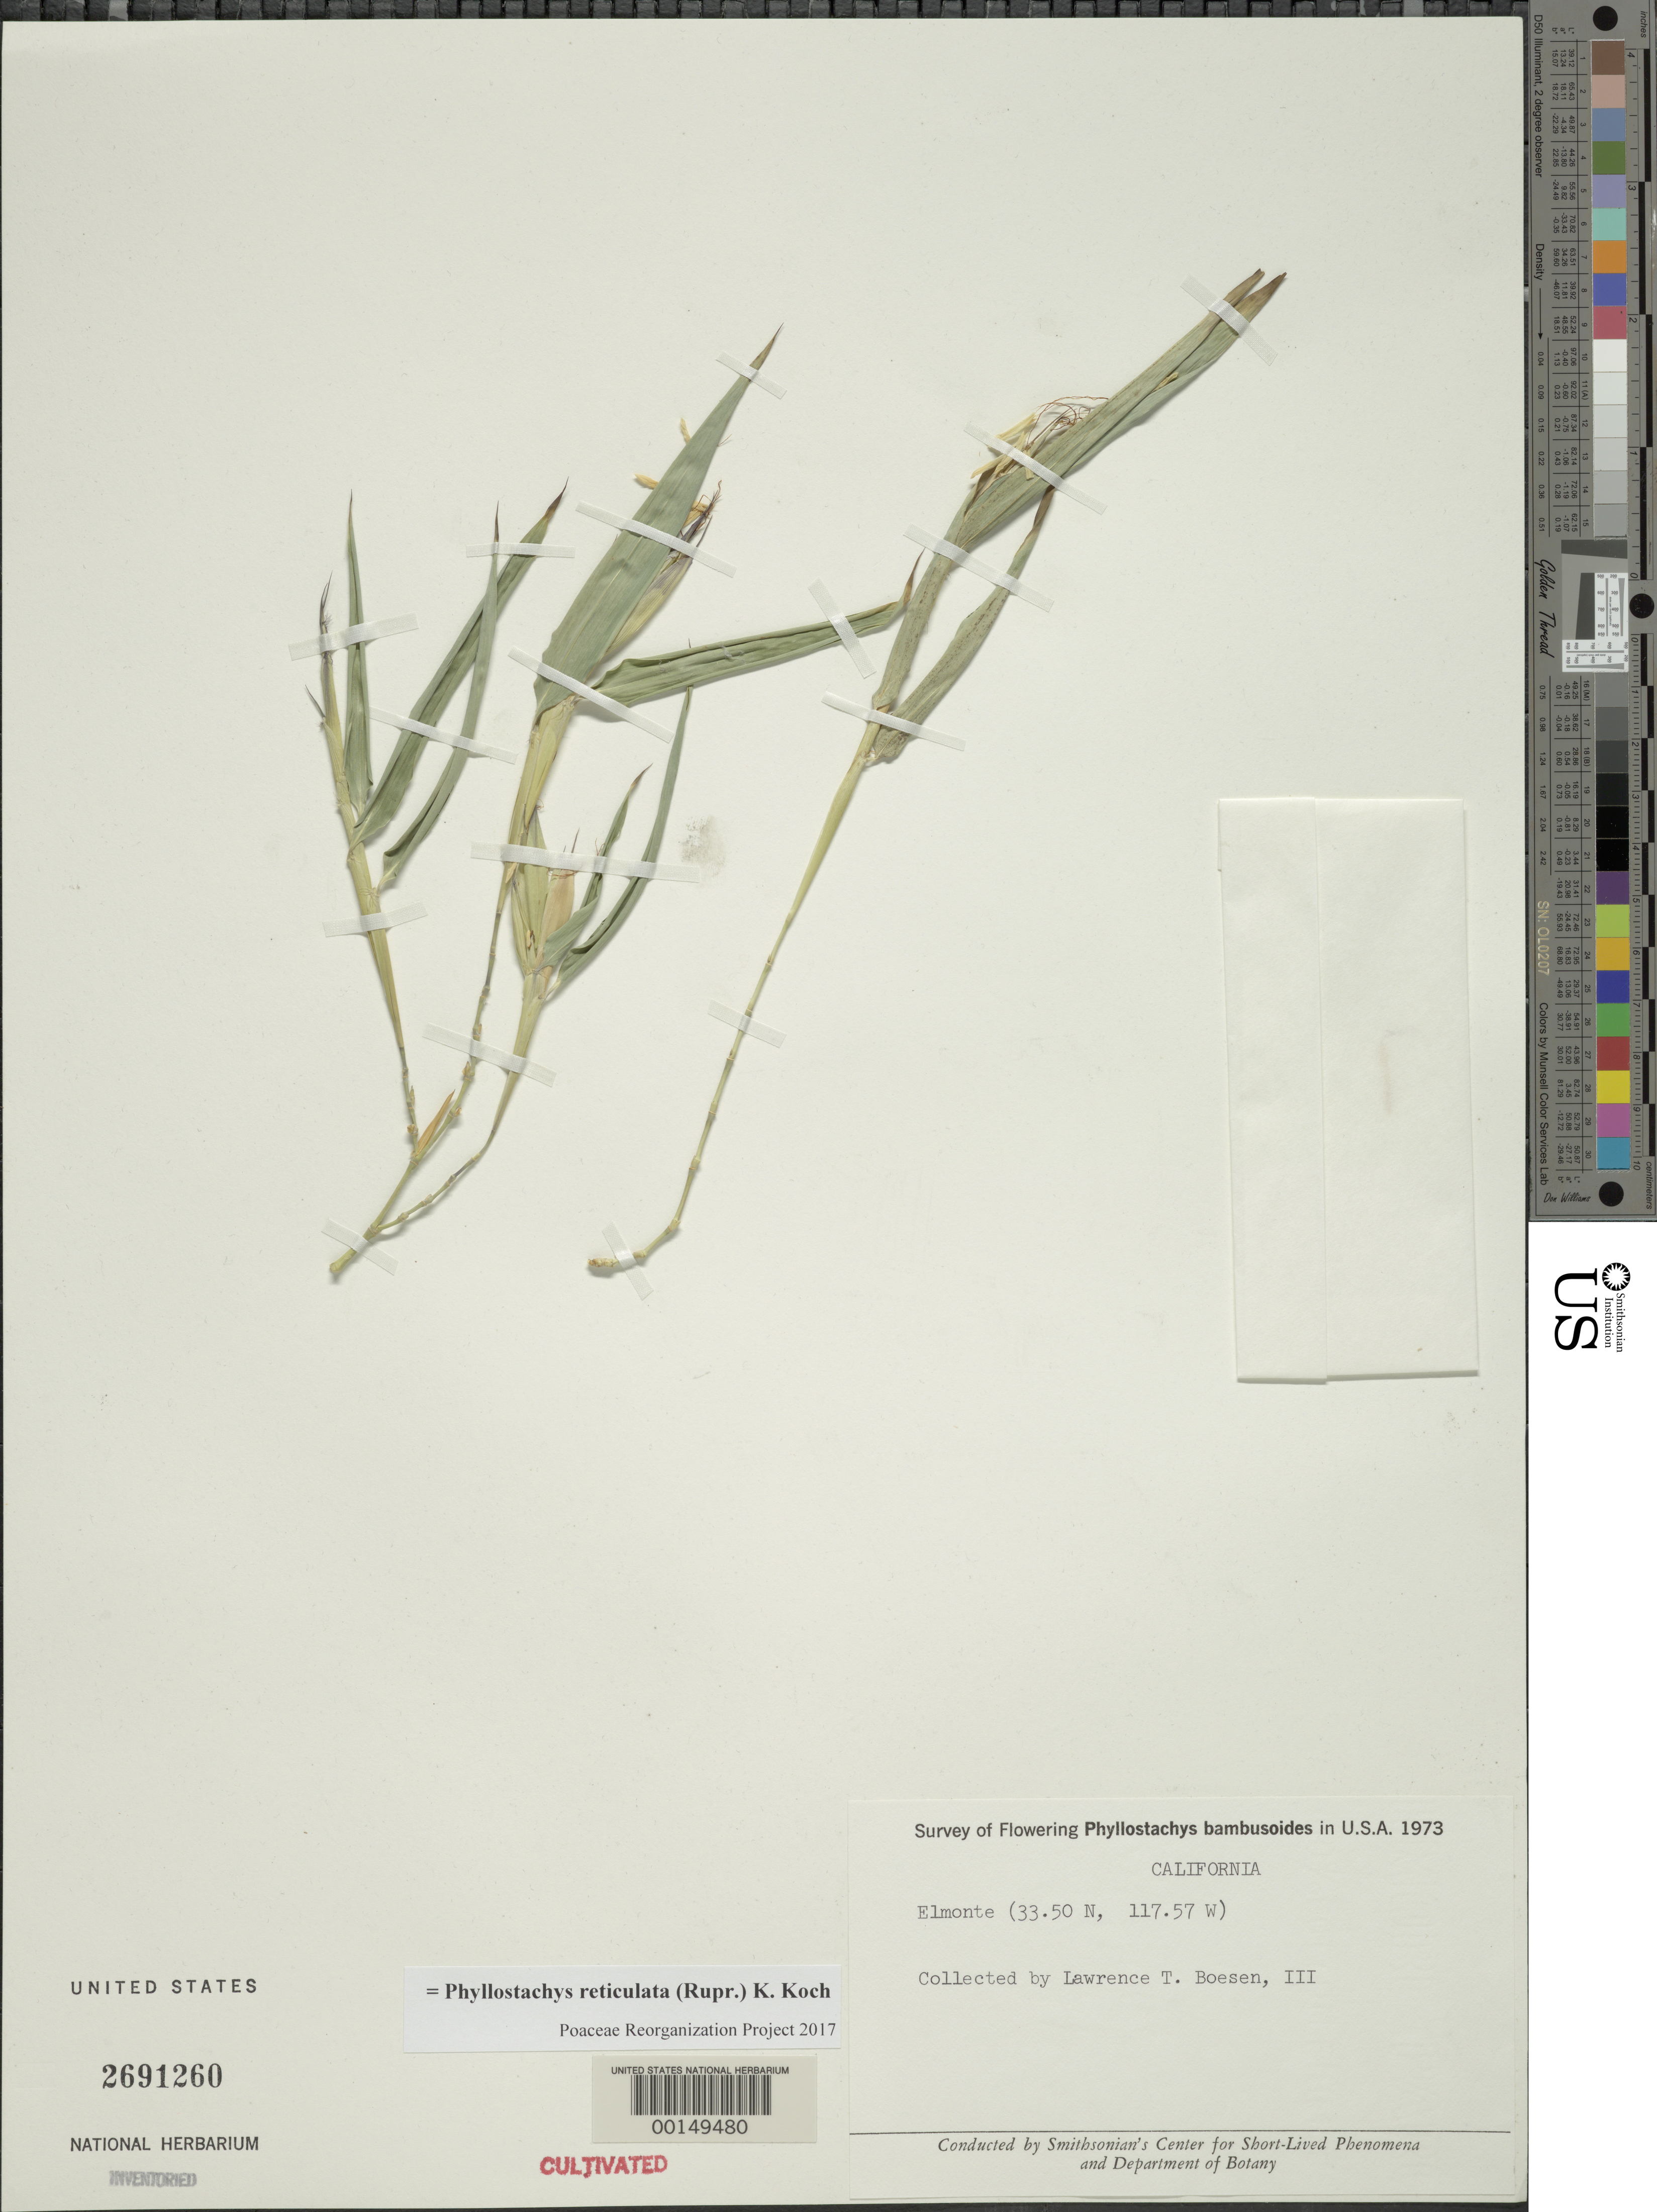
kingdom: Plantae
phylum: Tracheophyta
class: Liliopsida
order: Poales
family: Poaceae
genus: Phyllostachys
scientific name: Phyllostachys bambusoides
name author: Siebold & Zucc.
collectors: L. Boesen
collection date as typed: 1973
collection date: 1973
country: United States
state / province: California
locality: Elmonte, lat. 33.50n: long. 117.57w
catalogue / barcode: US 2691260